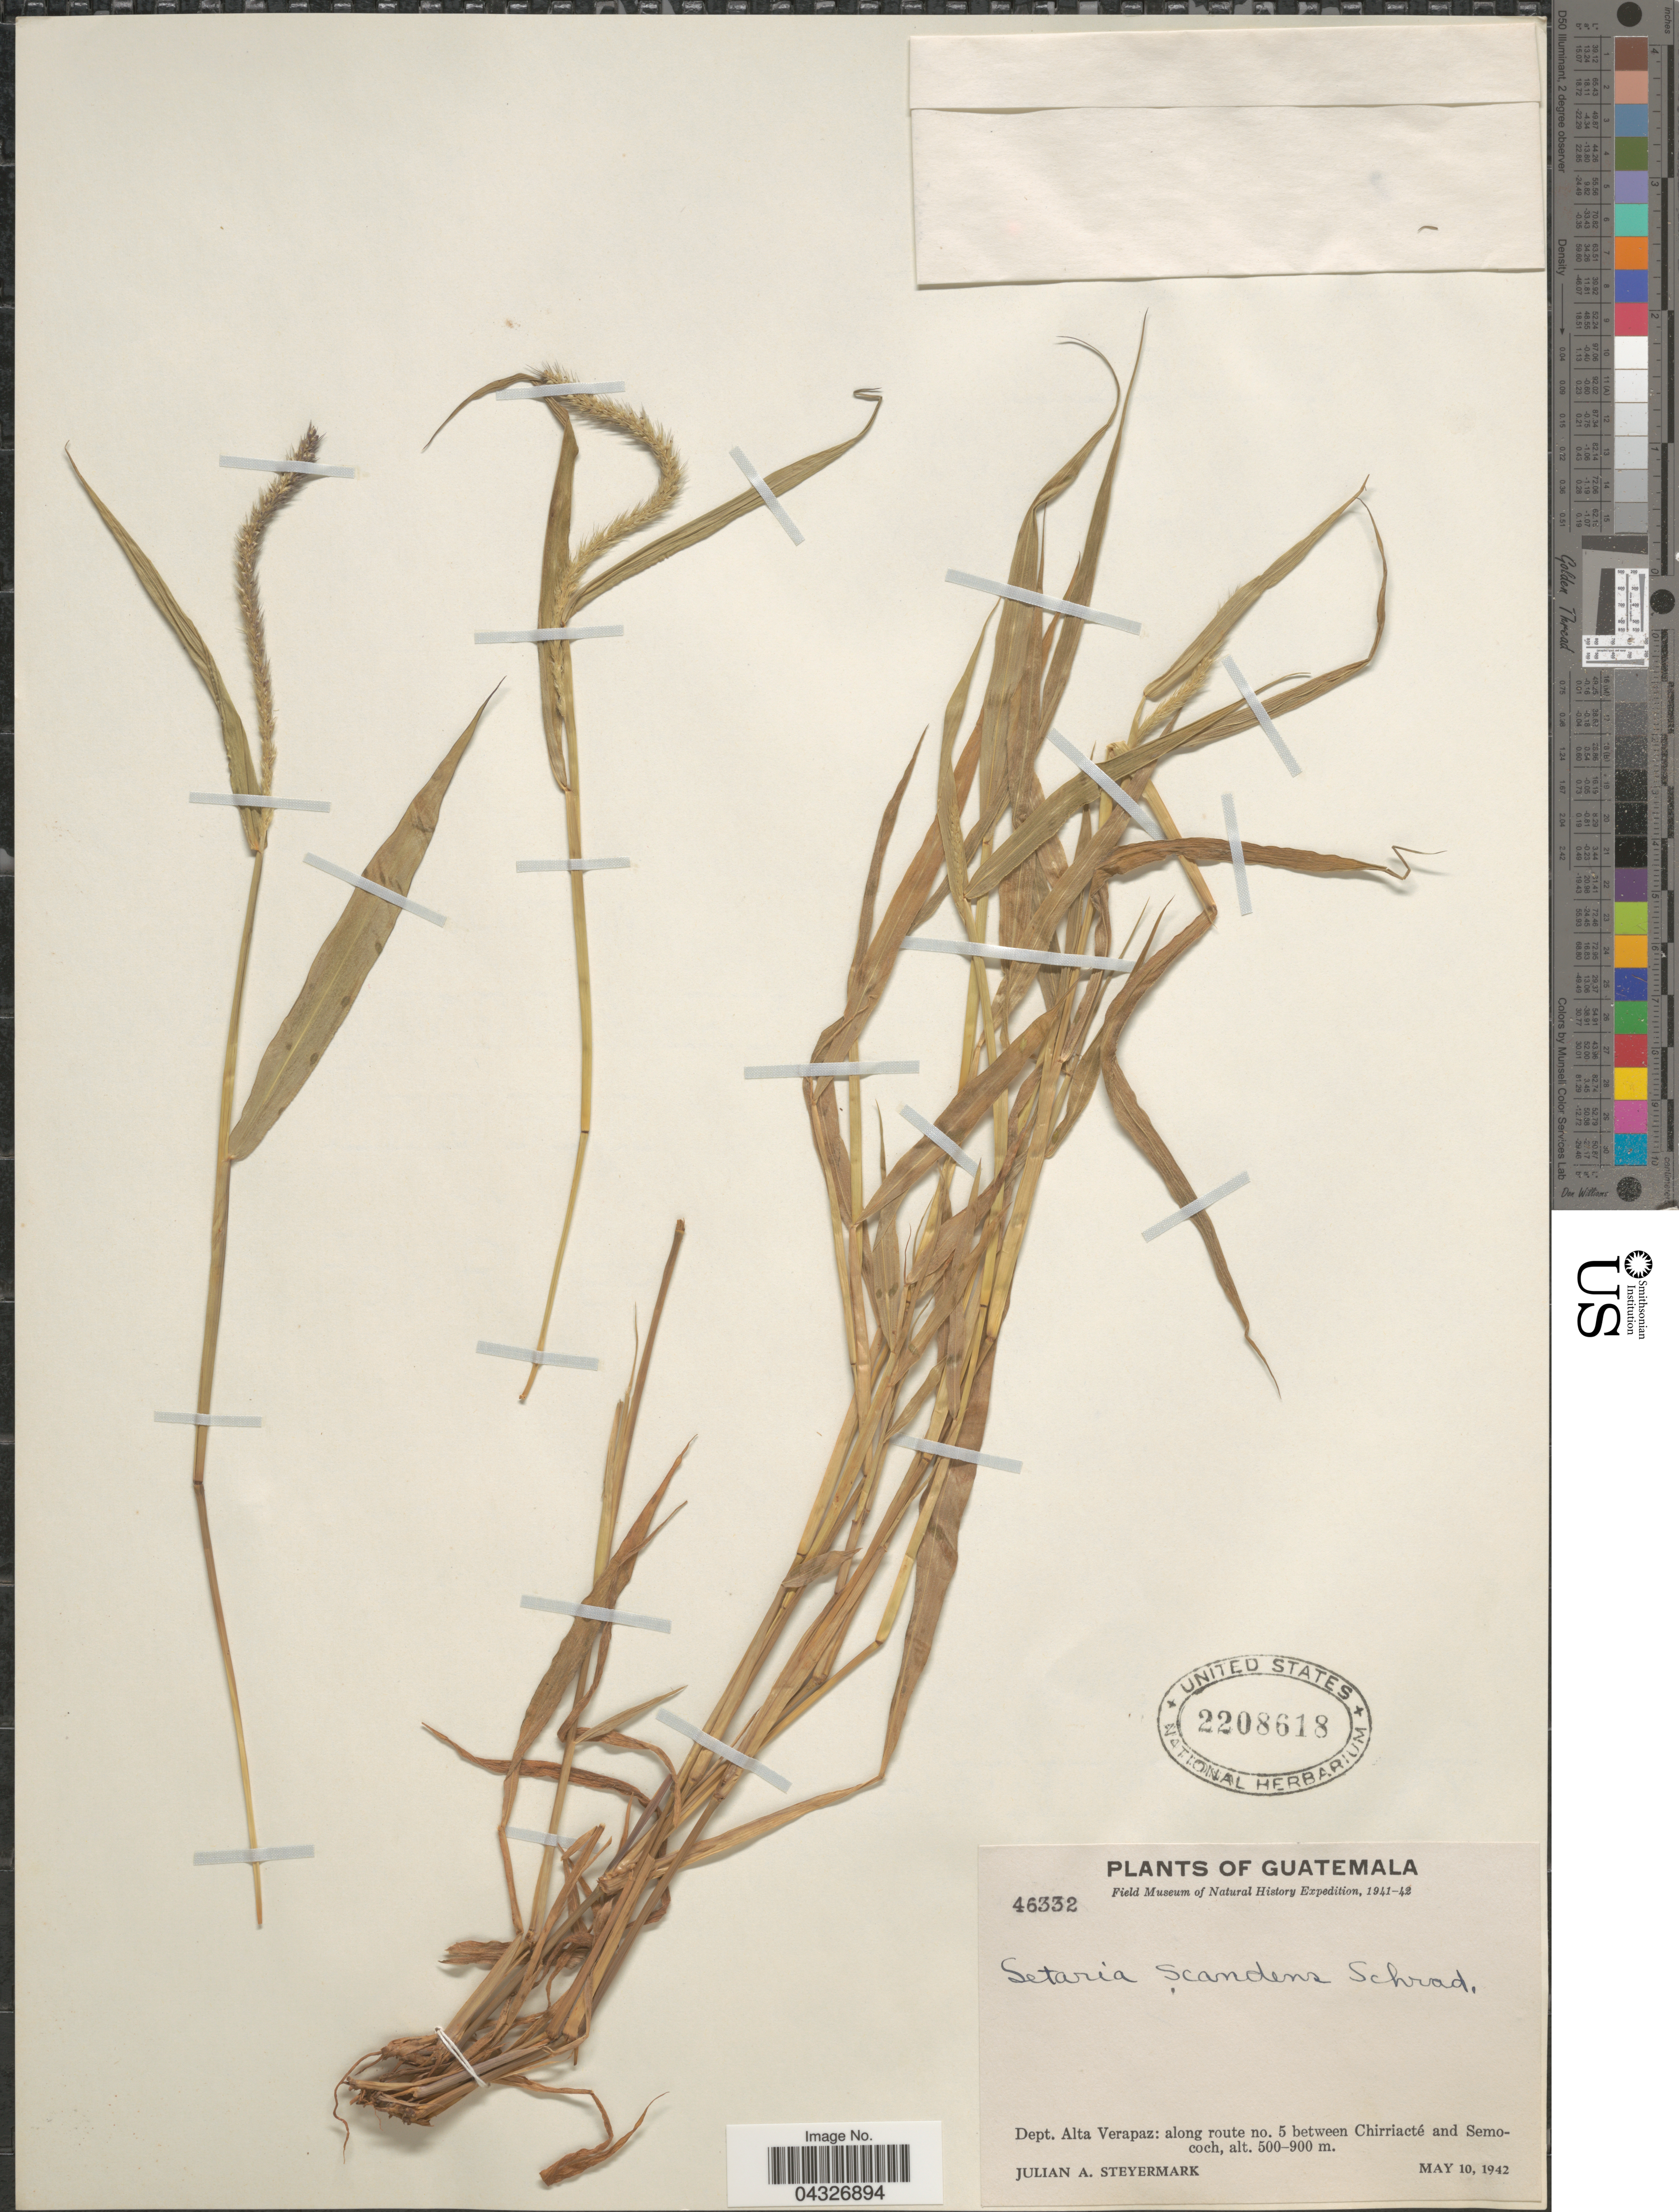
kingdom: Plantae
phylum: Tracheophyta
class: Liliopsida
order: Poales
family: Poaceae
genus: Setaria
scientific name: Setaria scandens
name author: Schrad. ex Schult.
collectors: J. Steyermark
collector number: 46332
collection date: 1942-05-10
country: Guatemala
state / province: Alta Verapaz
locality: Field Museum of Natural History Expedition, 1941-42. Dept. Alta Verapaz: along route no. 5 between Chirriacté and Semococh.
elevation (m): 500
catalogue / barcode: US 2208618